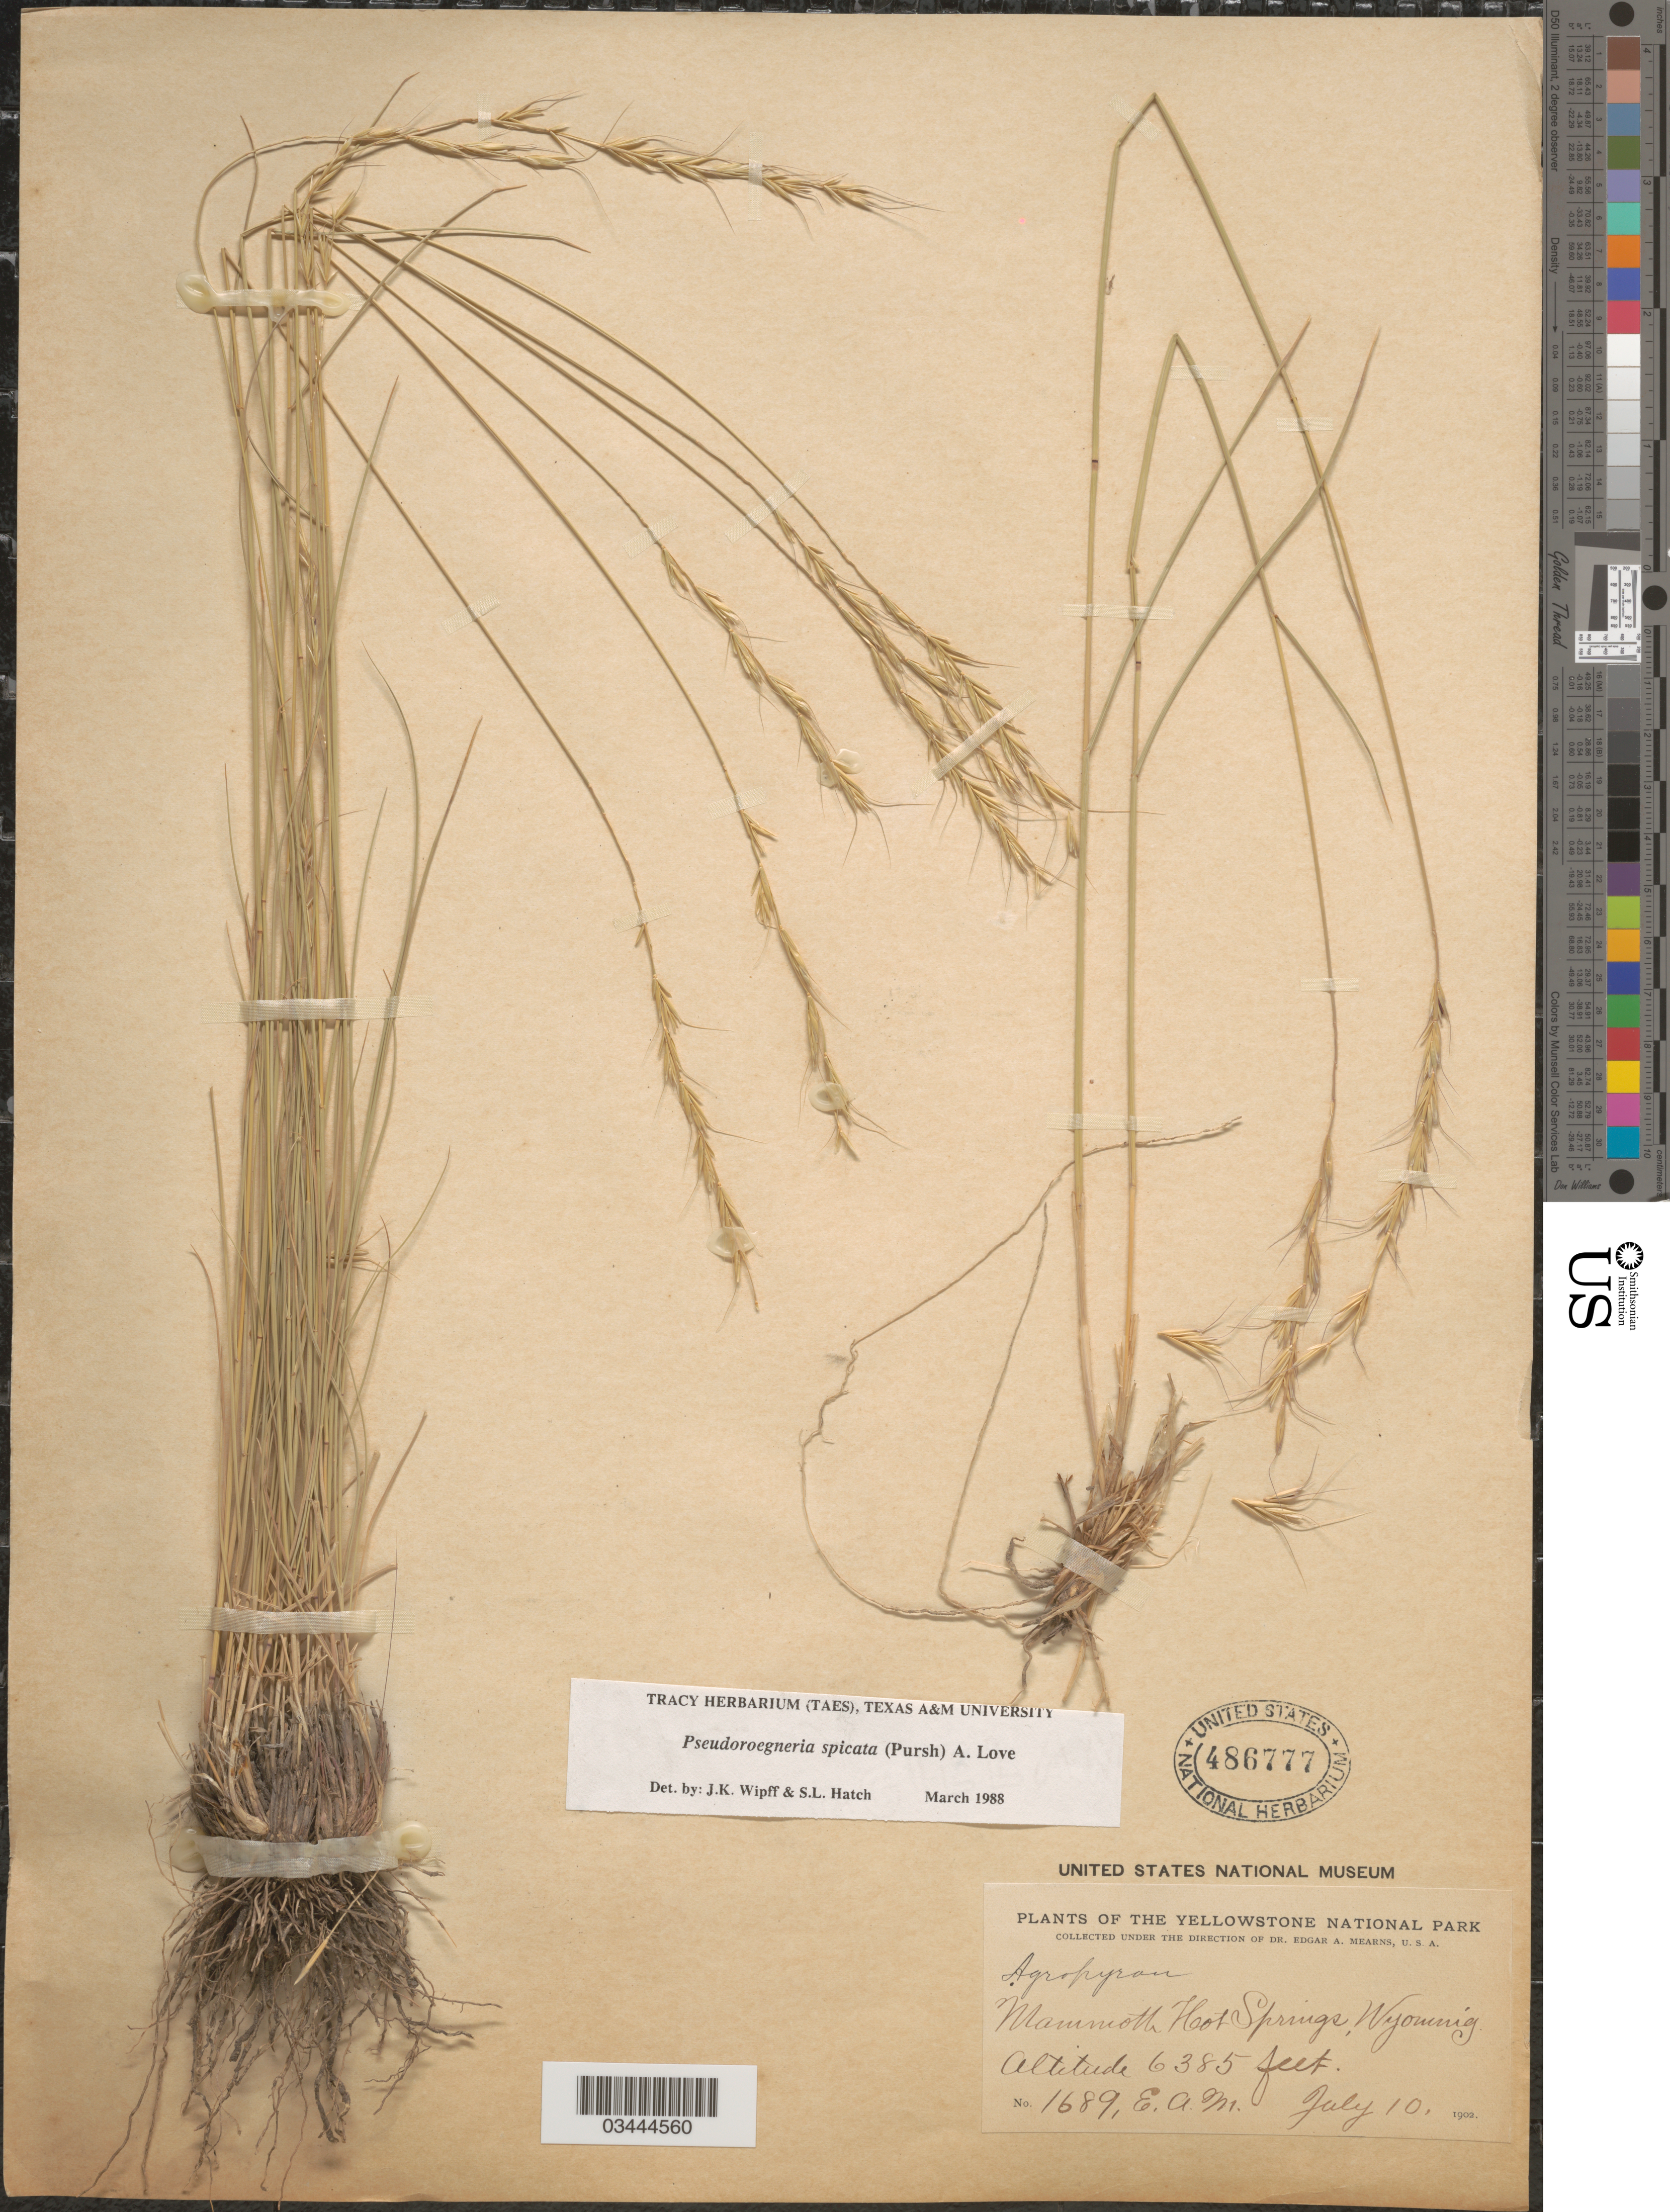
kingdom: Plantae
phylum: Tracheophyta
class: Liliopsida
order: Poales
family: Poaceae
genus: Pseudoroegneria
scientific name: Pseudoroegneria spicata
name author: (Pursh) Á. Löve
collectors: E. A. Mearns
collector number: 1689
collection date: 1902-07-10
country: United States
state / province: Wyoming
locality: Yellowstone National Park. Mammoth Hot Springs.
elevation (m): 1946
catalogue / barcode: US 486777